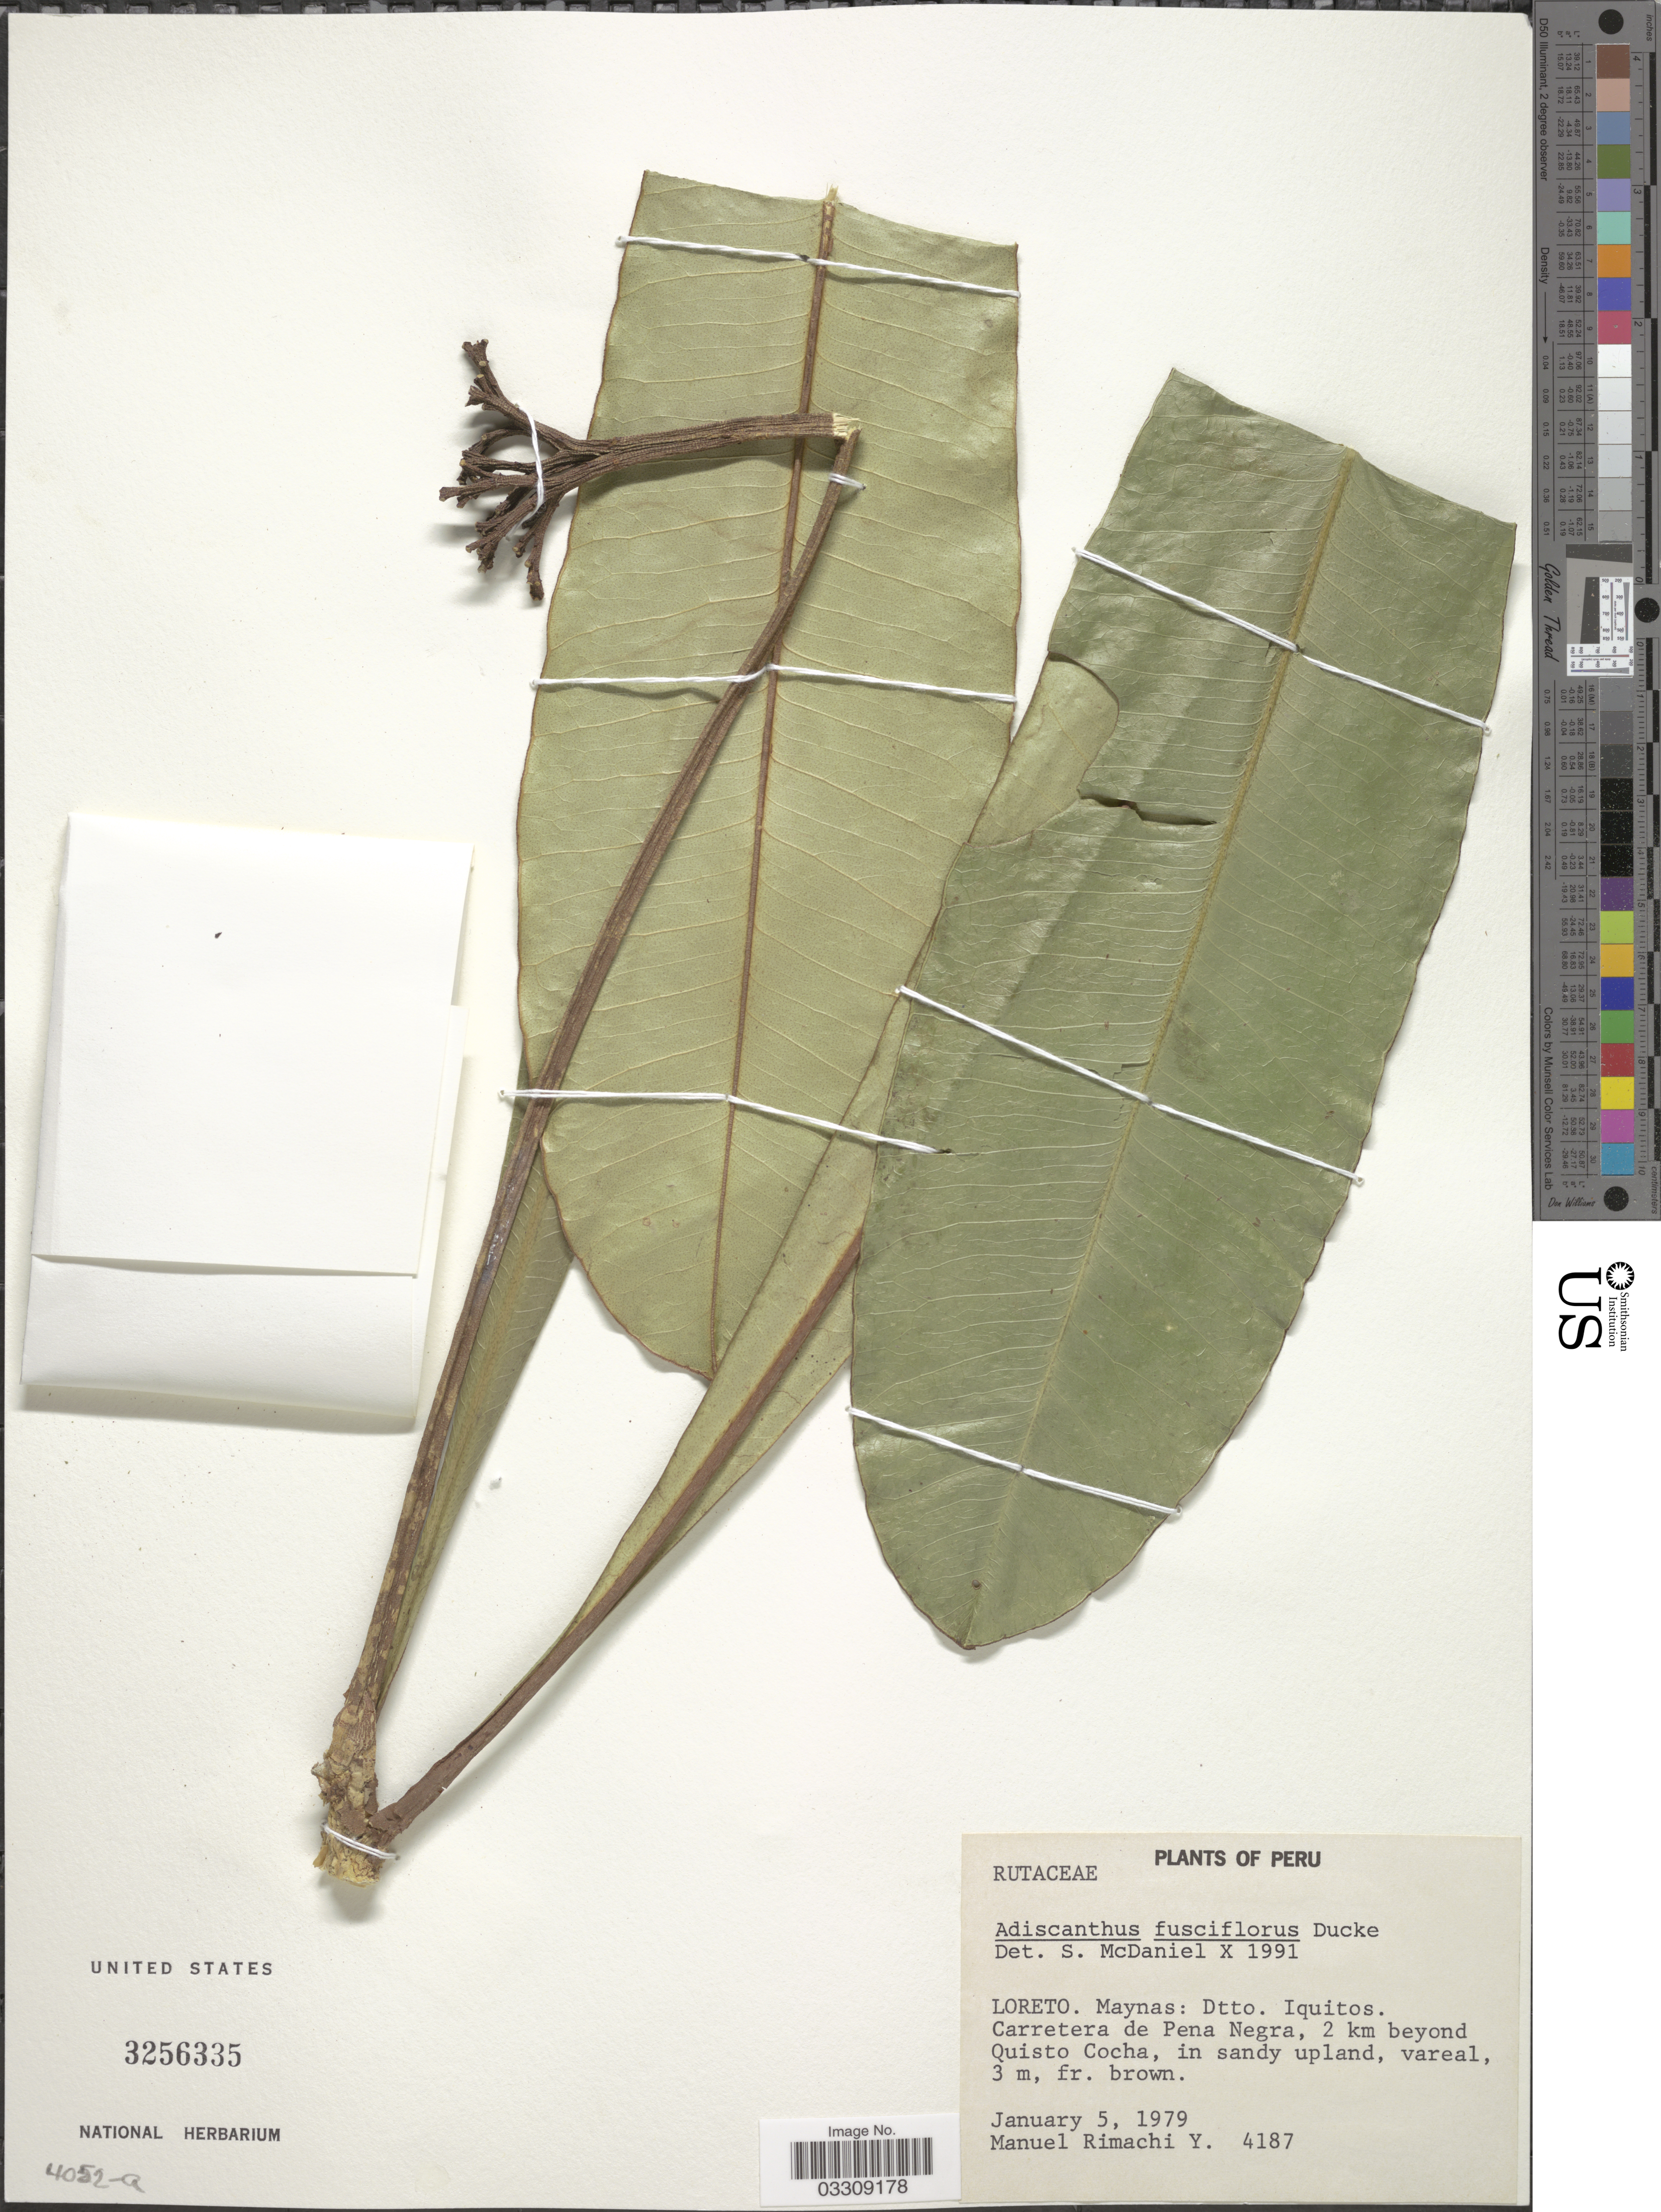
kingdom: Plantae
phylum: Tracheophyta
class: Magnoliopsida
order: Sapindales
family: Rutaceae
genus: Adiscanthus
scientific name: Adiscanthus fusciflorus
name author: Ducke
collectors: M. Rimachi Y.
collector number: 4187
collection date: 1979-01-05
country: Peru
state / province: Loreto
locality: Maynas: Dtto. Iquitos. Carretera de Pena Negra, 2 km beyond Quisto Cocha, in sandy upland, vareal.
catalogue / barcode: US 3256335